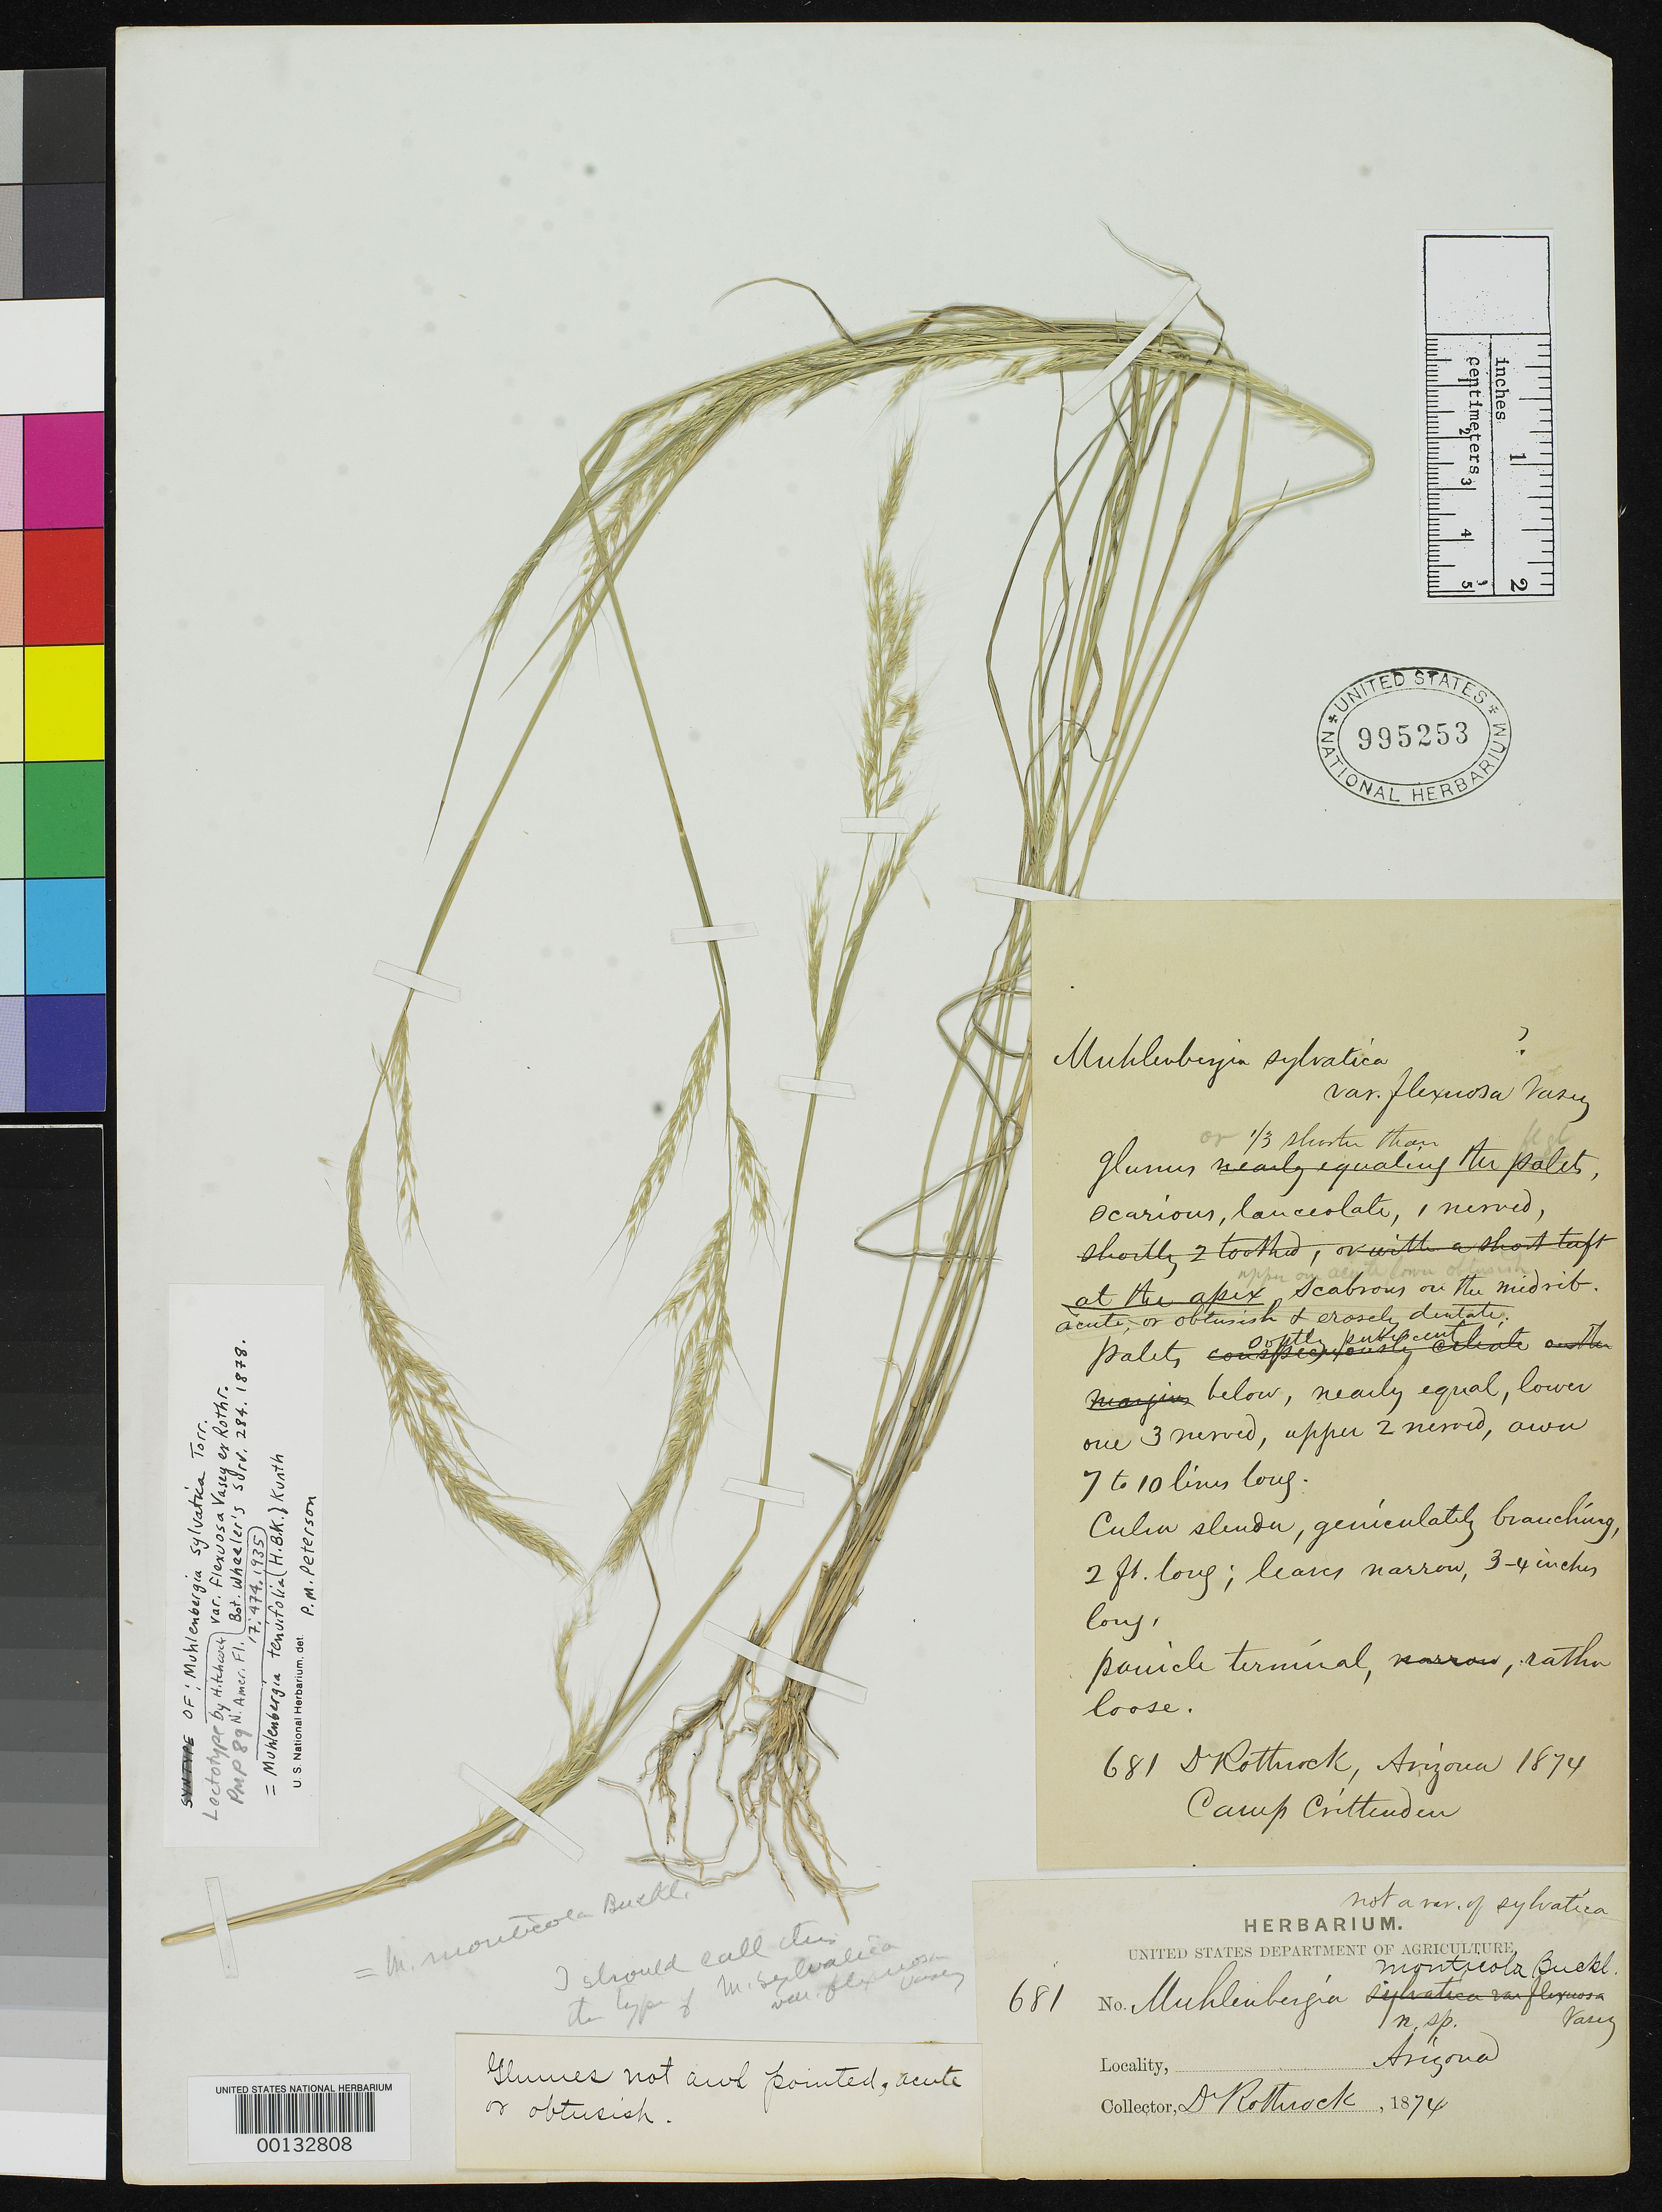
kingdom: Plantae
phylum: Tracheophyta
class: Liliopsida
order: Poales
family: Poaceae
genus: Muhlenbergia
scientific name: Muhlenbergia sylvatica var. flexuosa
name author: Vasey ex Rothr. in G.M. Wheeler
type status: Lectotype; Syntype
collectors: D. Rothrock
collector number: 681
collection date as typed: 1874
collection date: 1874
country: United States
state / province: Arizona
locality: Camp Crittenden in south.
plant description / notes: Another syntype (Wright 731) is also a type of Muhlenbergia monticola Buckley (1862) and is filed under that name.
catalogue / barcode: US 995253